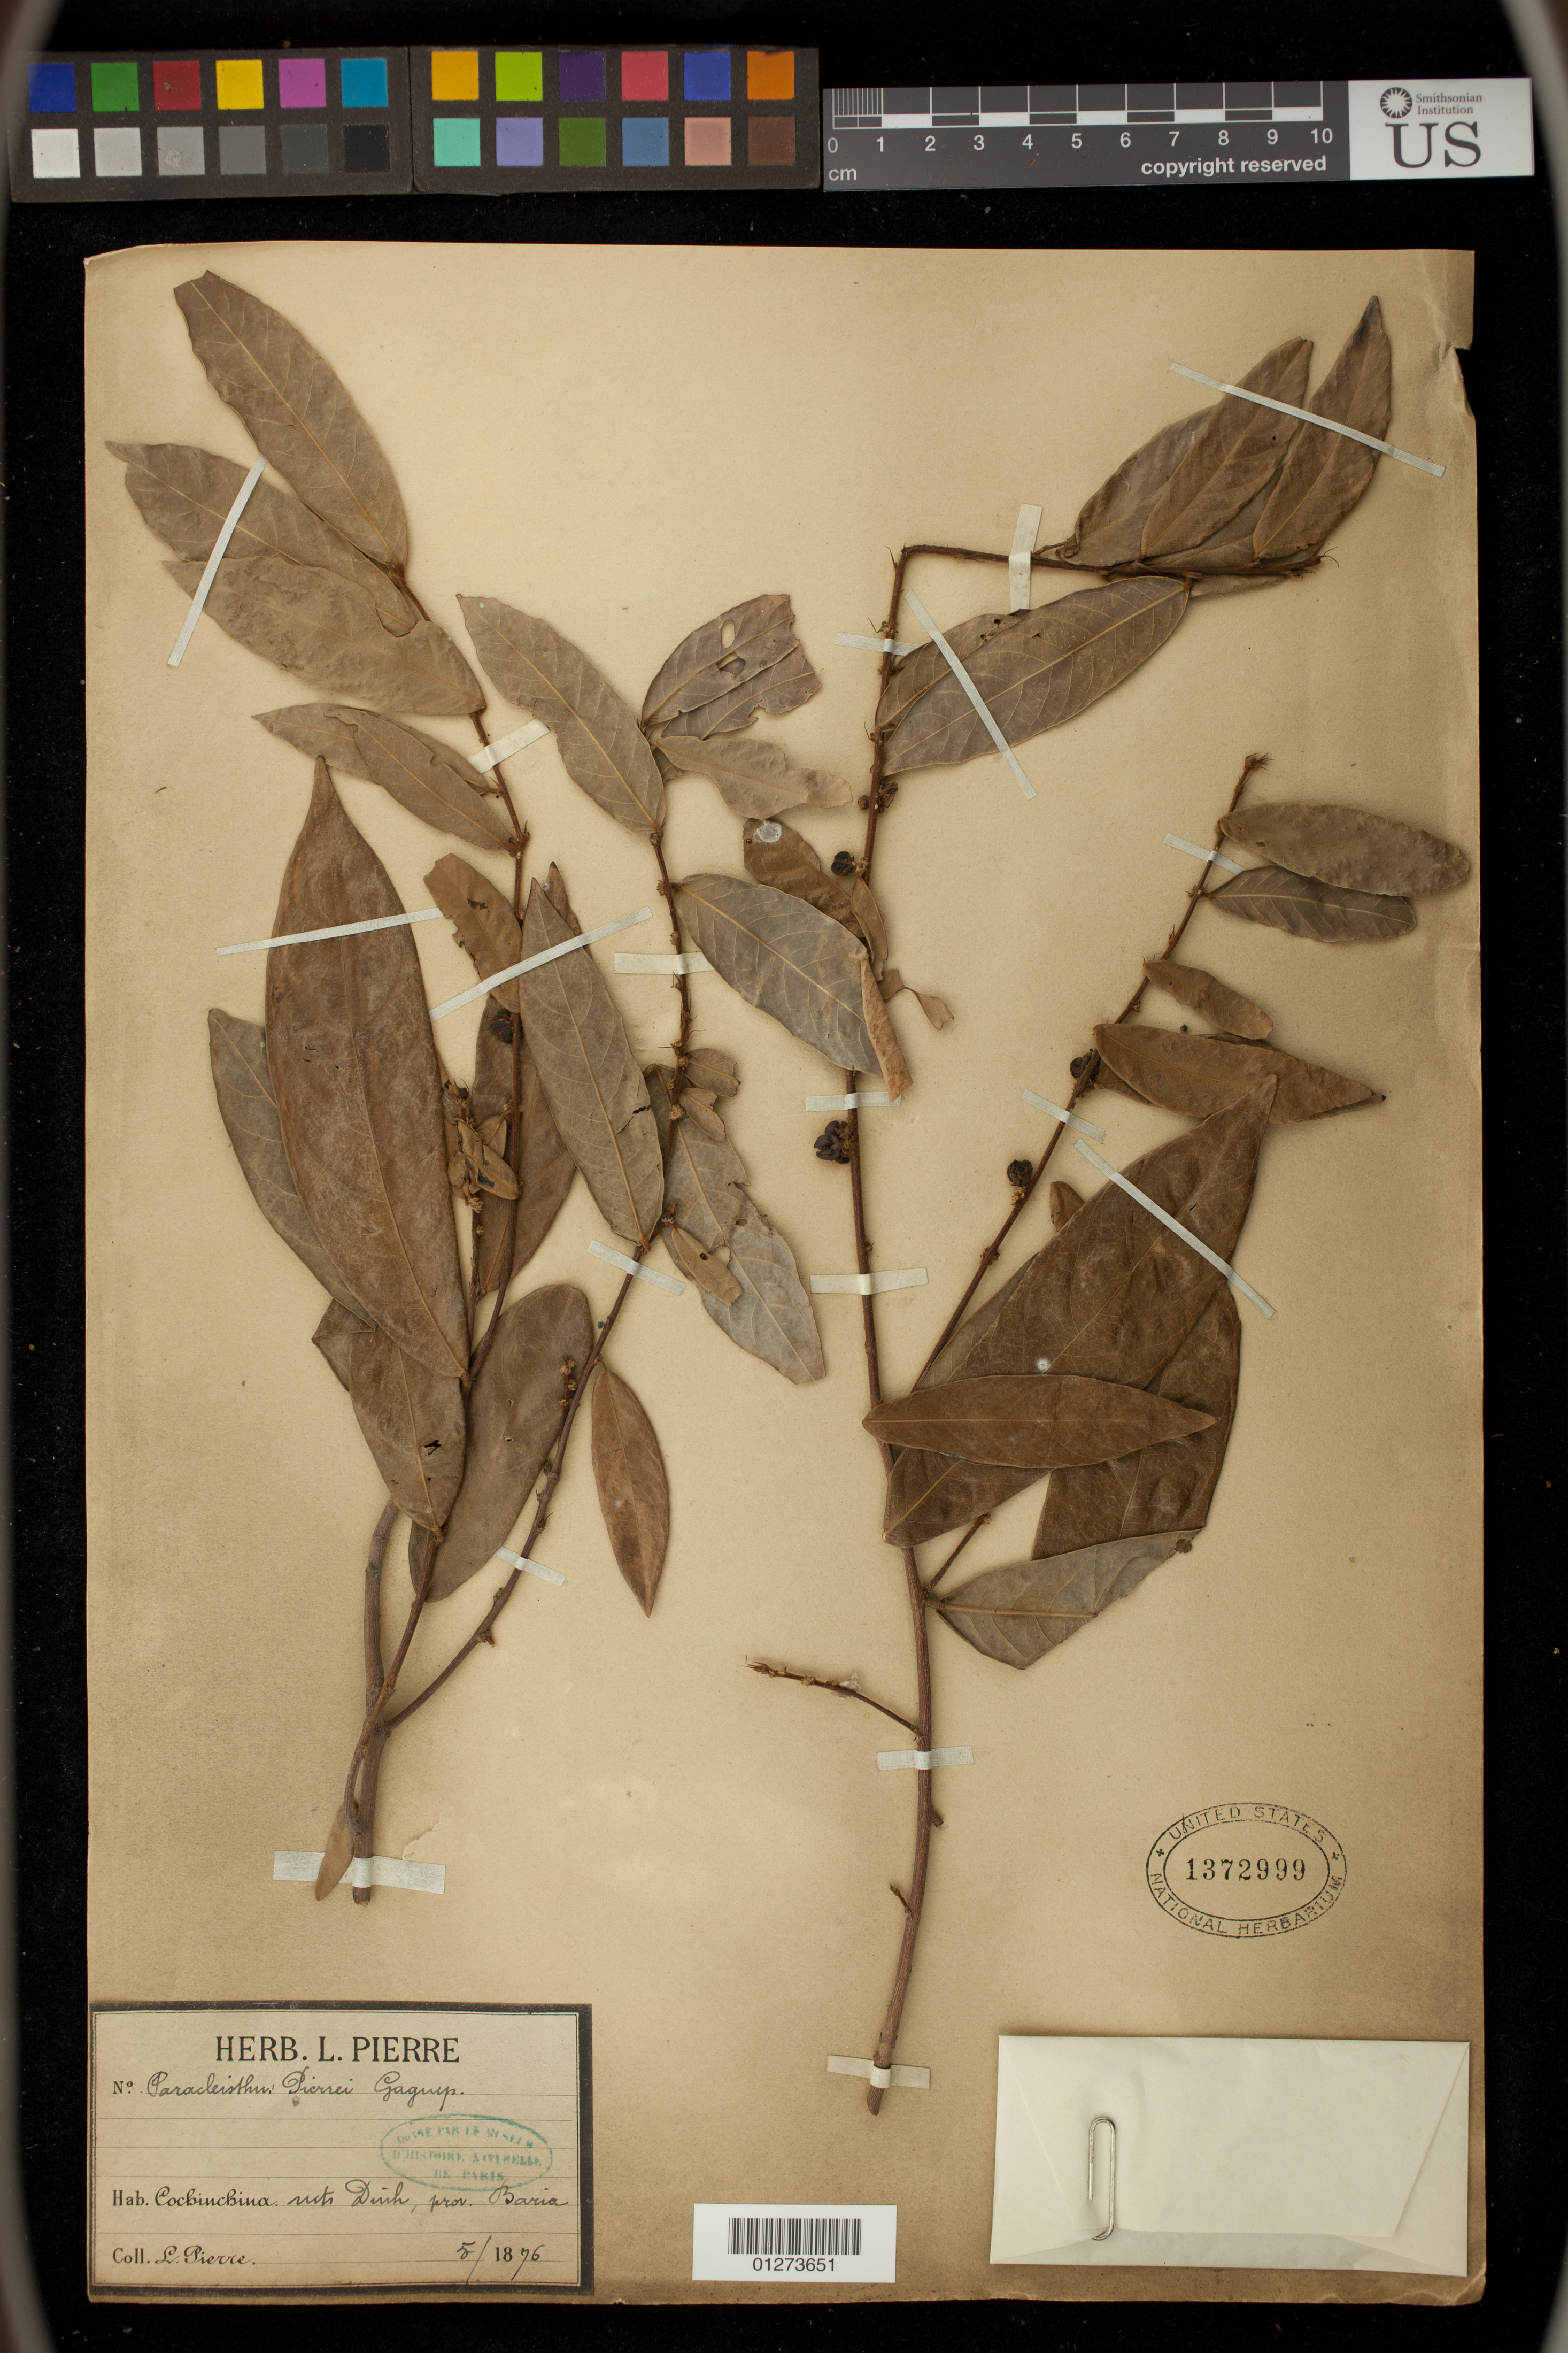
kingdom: Plantae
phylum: Tracheophyta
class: Magnoliopsida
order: Malpighiales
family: Phyllanthaceae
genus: Paracleisthus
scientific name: Paracleisthus pierrei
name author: Gagnep.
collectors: L. Pierre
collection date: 1876-05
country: Vietnam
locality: mts Dinh, prov. Baria, Cochinchina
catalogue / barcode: US 1372999